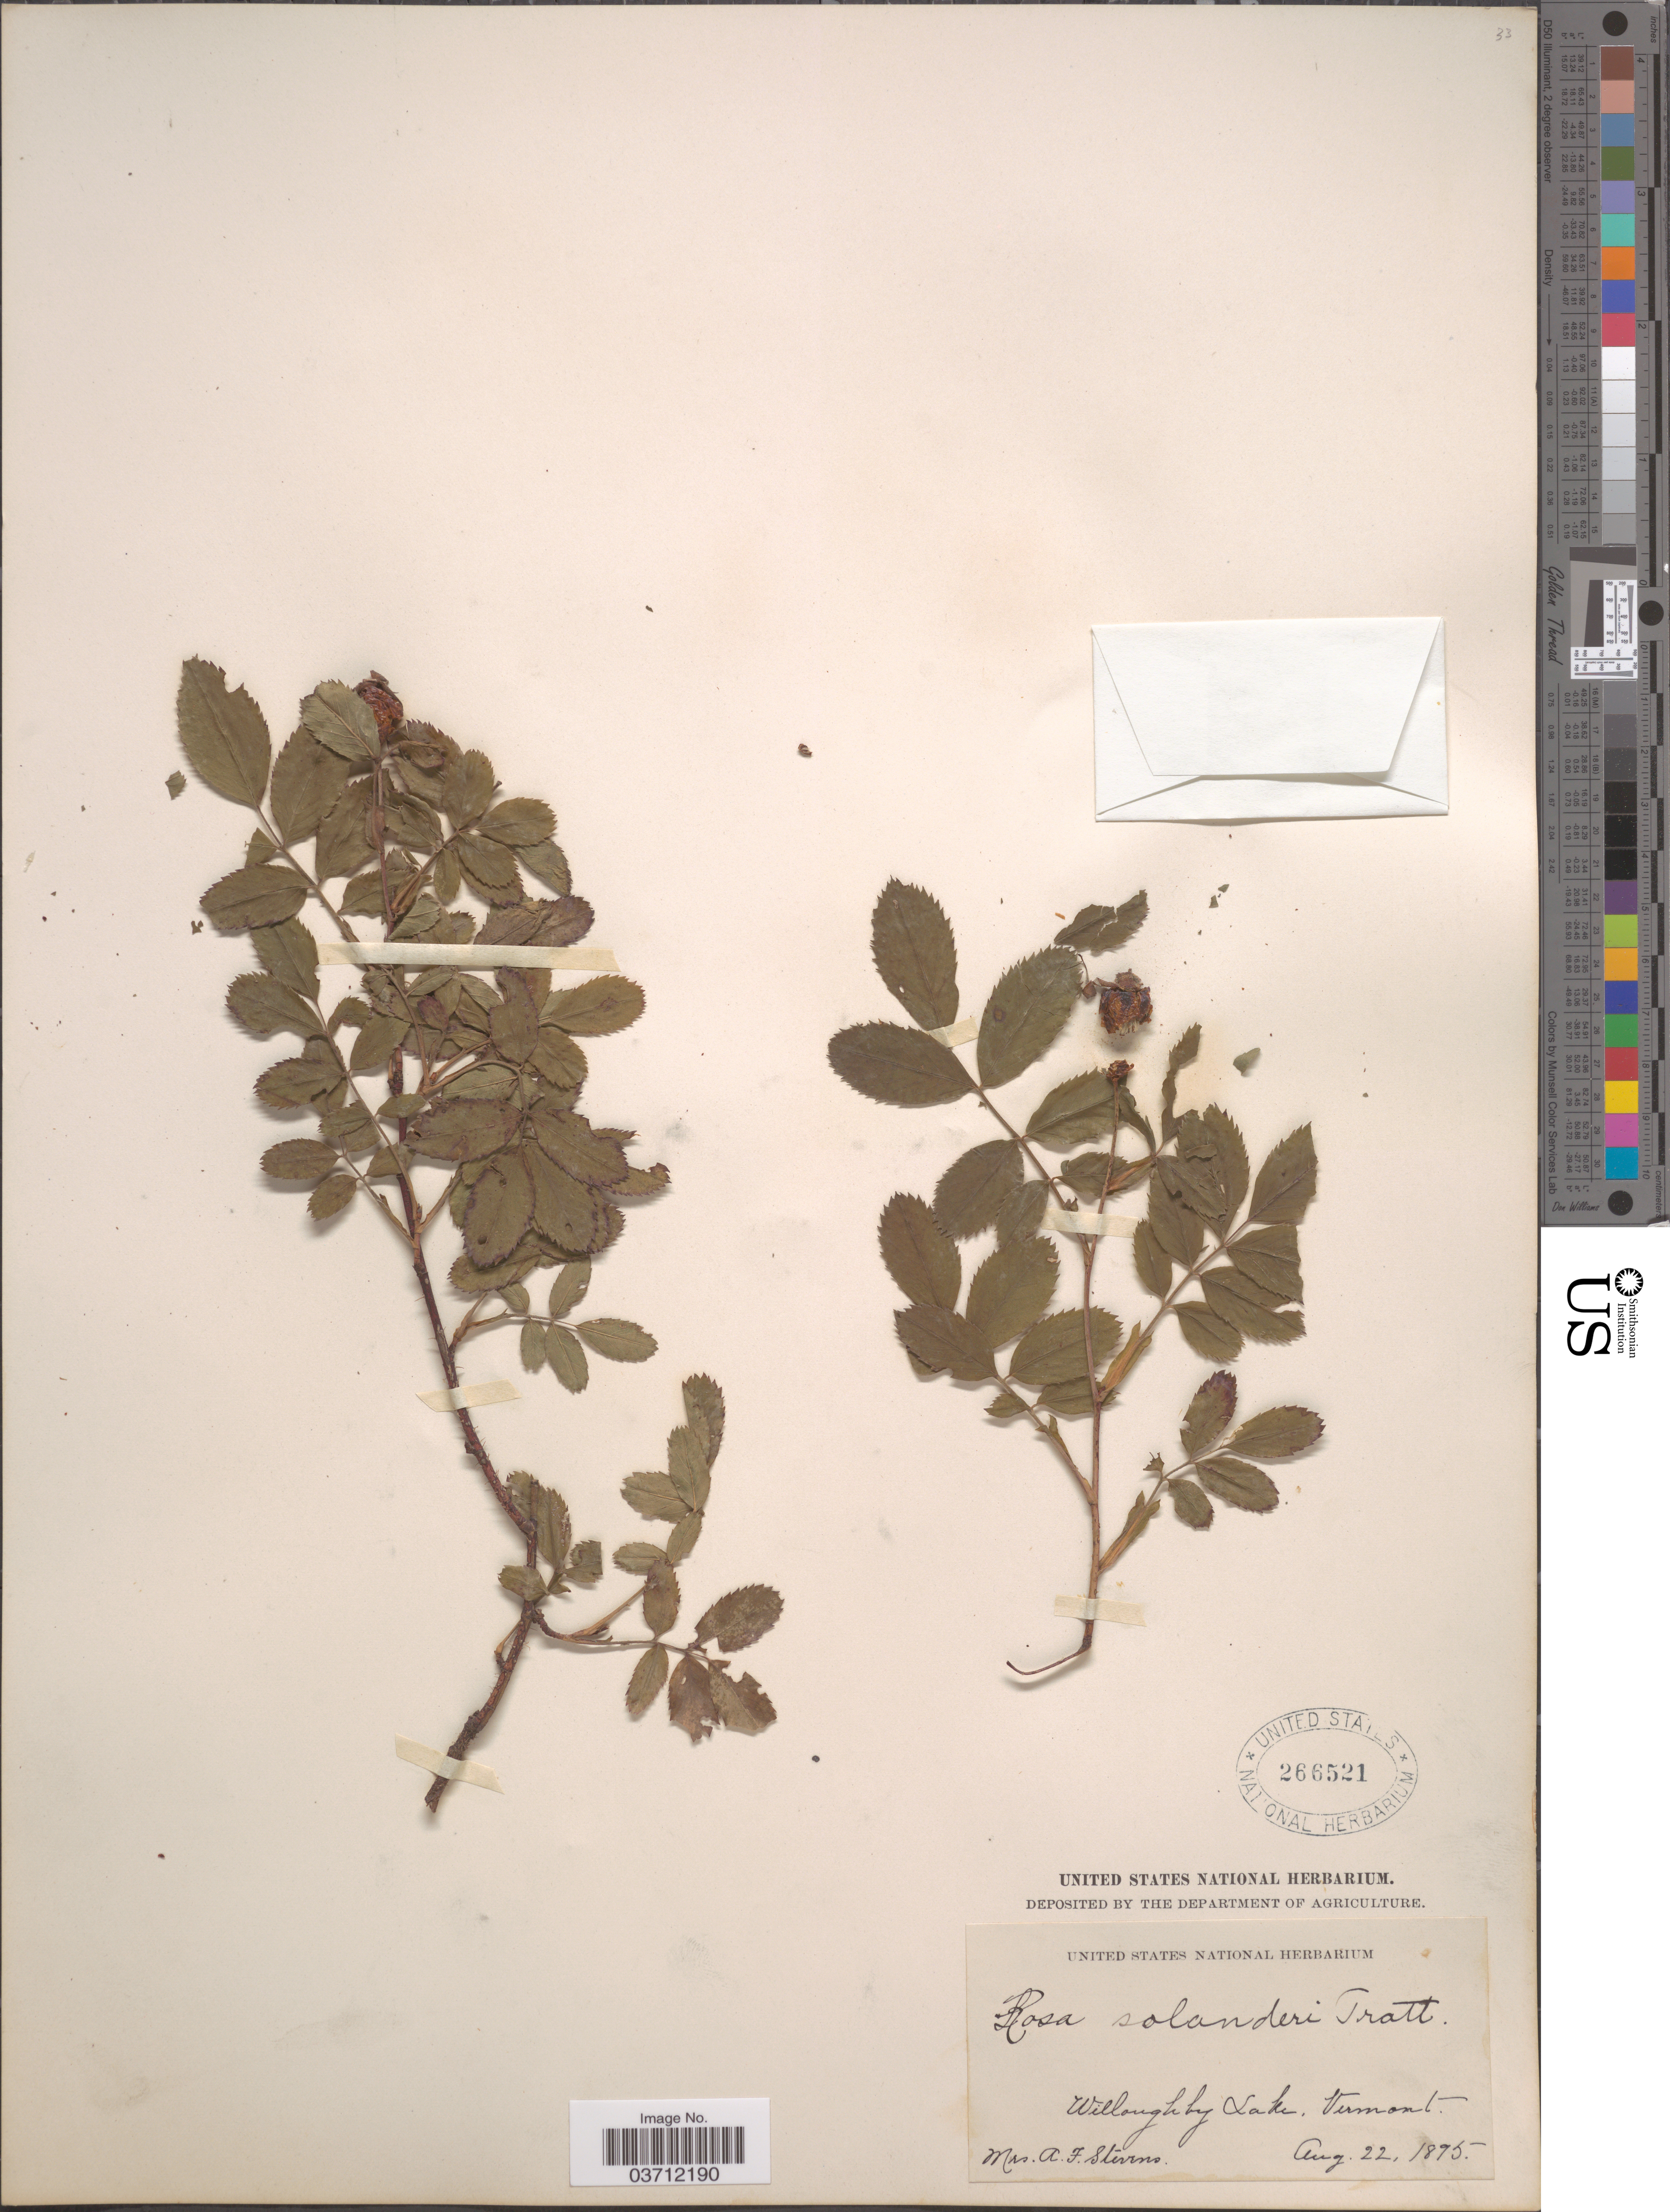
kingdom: Plantae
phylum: Tracheophyta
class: Magnoliopsida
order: Rosales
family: Rosaceae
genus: Rosa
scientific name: Rosa solandrii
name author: Tratt.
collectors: A. Stevens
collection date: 1895-08-22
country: United States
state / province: Vermont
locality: Willoughby Lake.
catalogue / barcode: US 266521